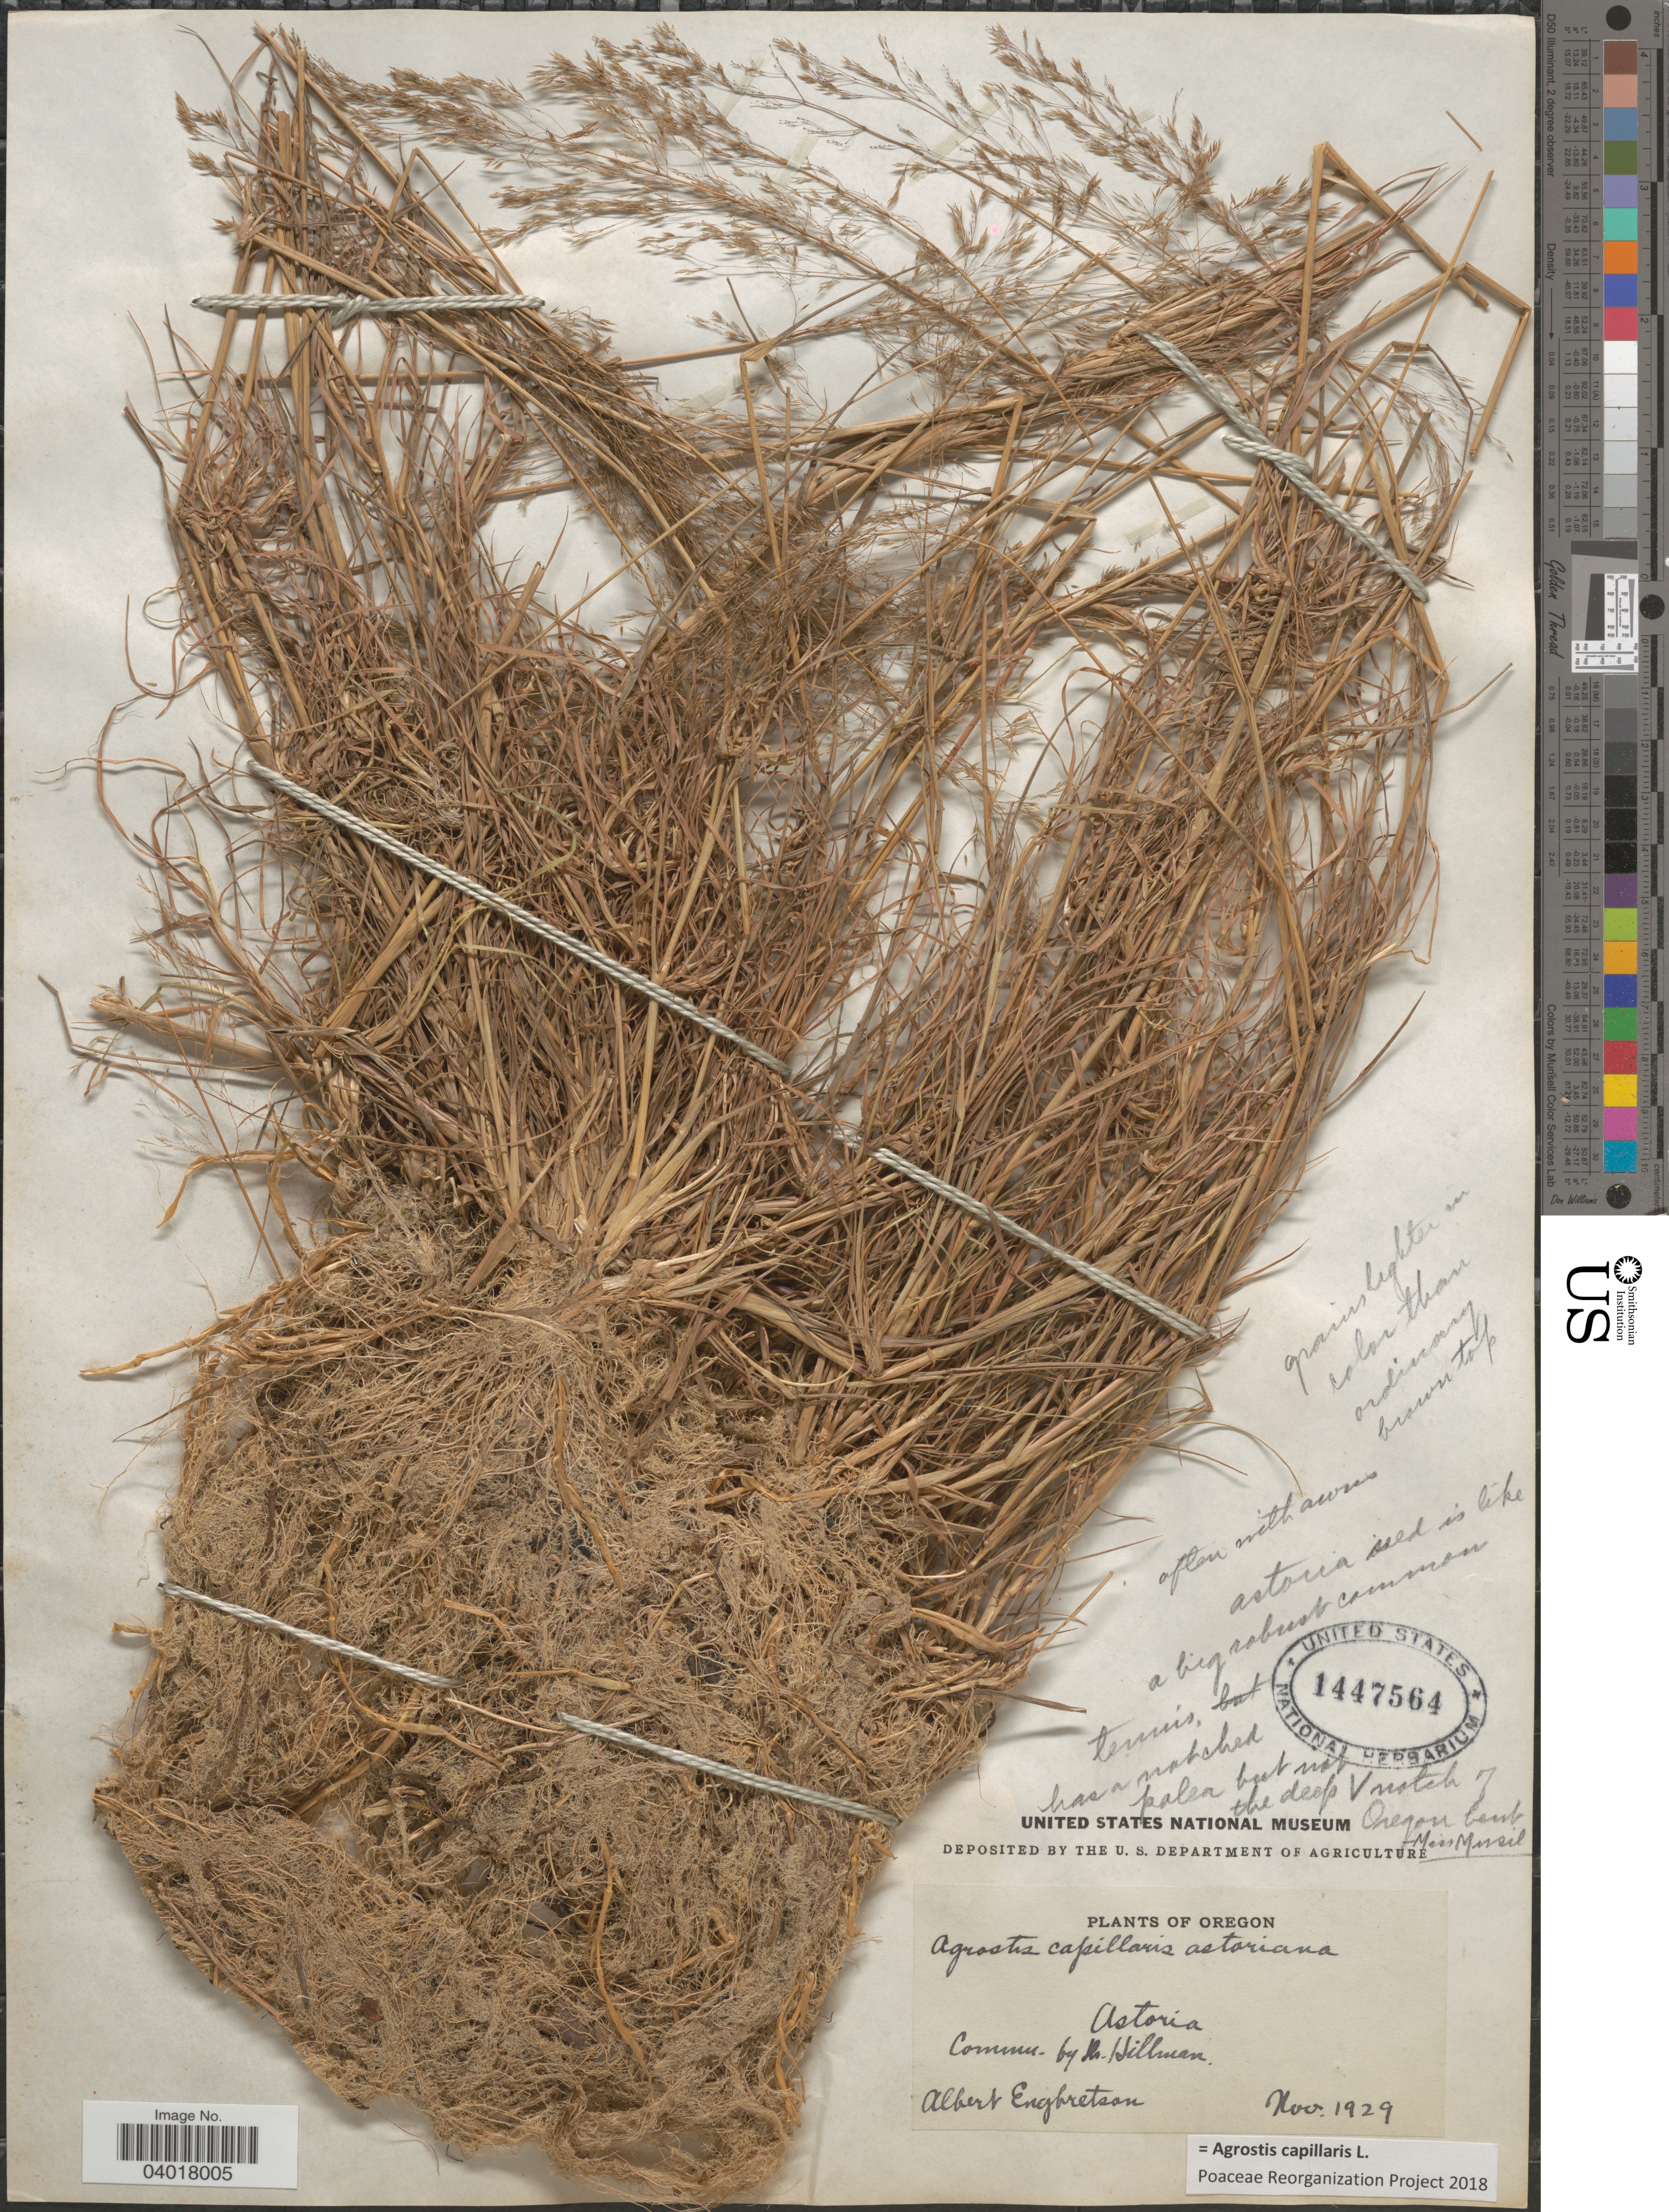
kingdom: Plantae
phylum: Tracheophyta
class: Liliopsida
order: Poales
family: Poaceae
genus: Agrostis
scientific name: Agrostis capillaris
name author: L.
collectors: A. Engbretson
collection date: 1929-11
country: United States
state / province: Oregon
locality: Astoria.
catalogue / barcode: US 1447564